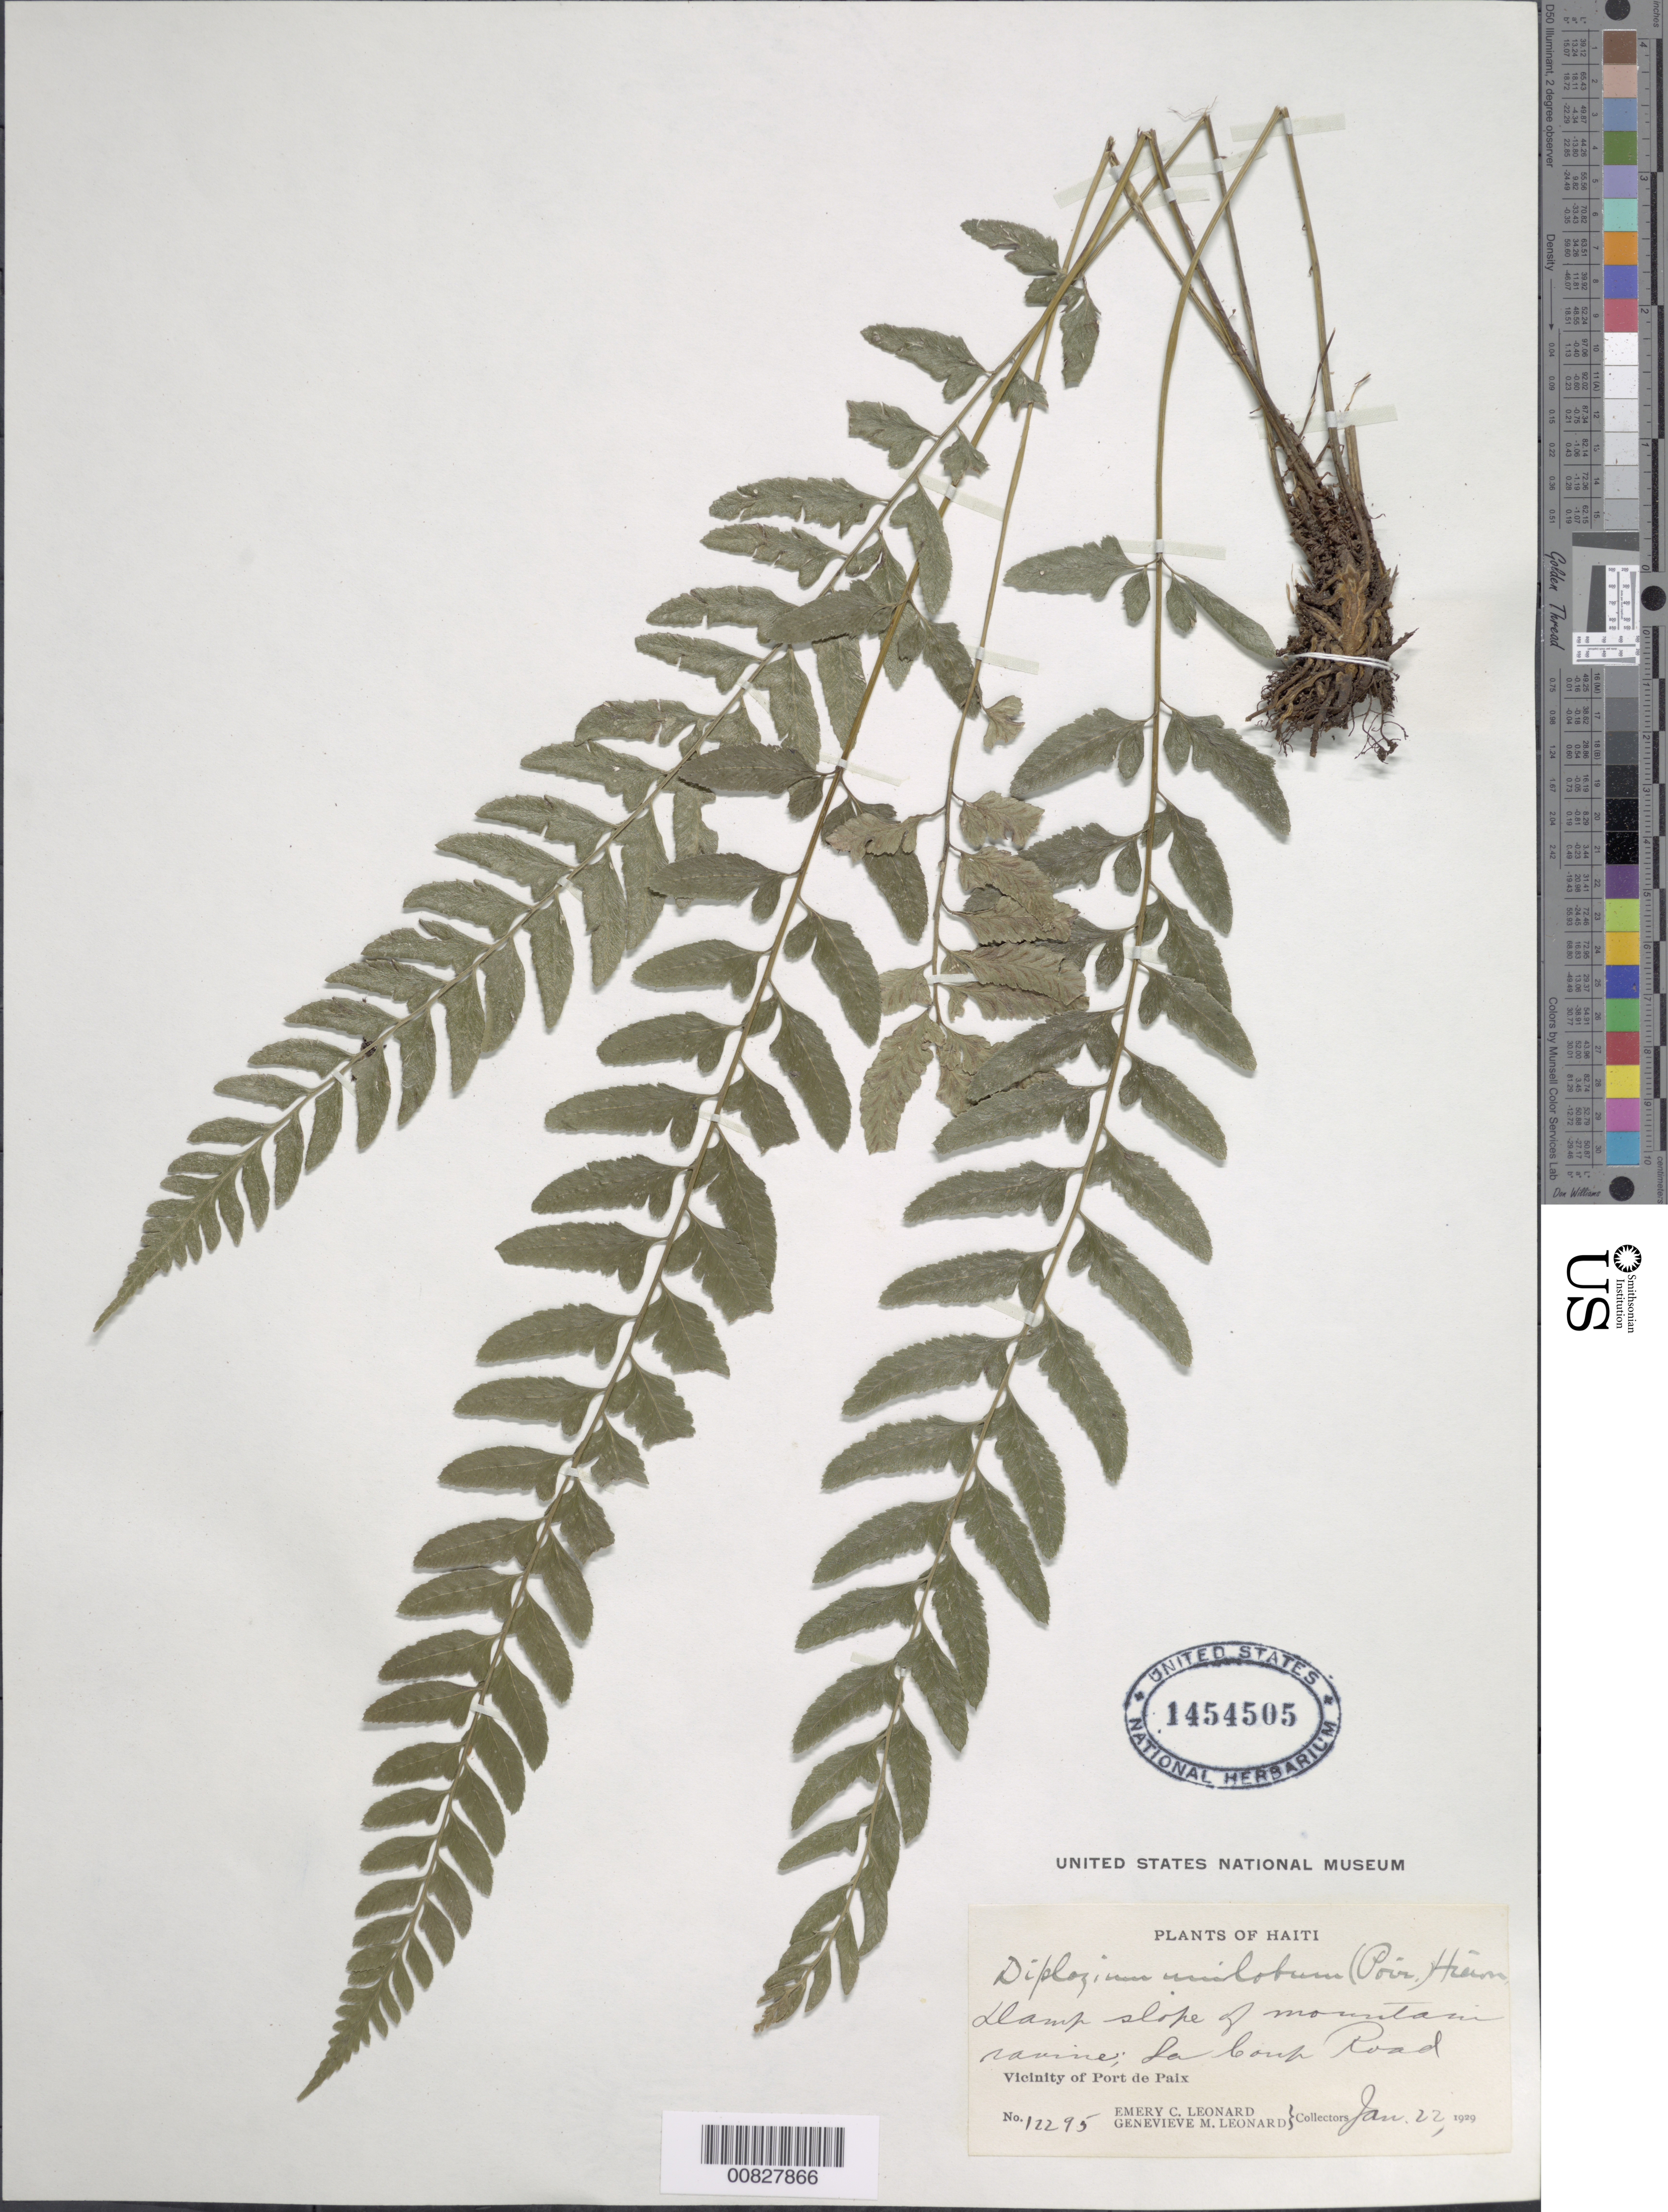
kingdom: Plantae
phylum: Tracheophyta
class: Polypodiopsida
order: Polypodiales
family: Athyriaceae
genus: Diplazium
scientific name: Diplazium unilobum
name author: (Poir.) Hieron.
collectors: E. C. Leonard & G. M. Leonard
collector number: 12295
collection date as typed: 22 Jan 1929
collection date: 1929-01-22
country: Haiti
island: Hispaniola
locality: Port de Paix, La Coup Road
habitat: Damp slope of mountain ravine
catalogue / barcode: US 1454505